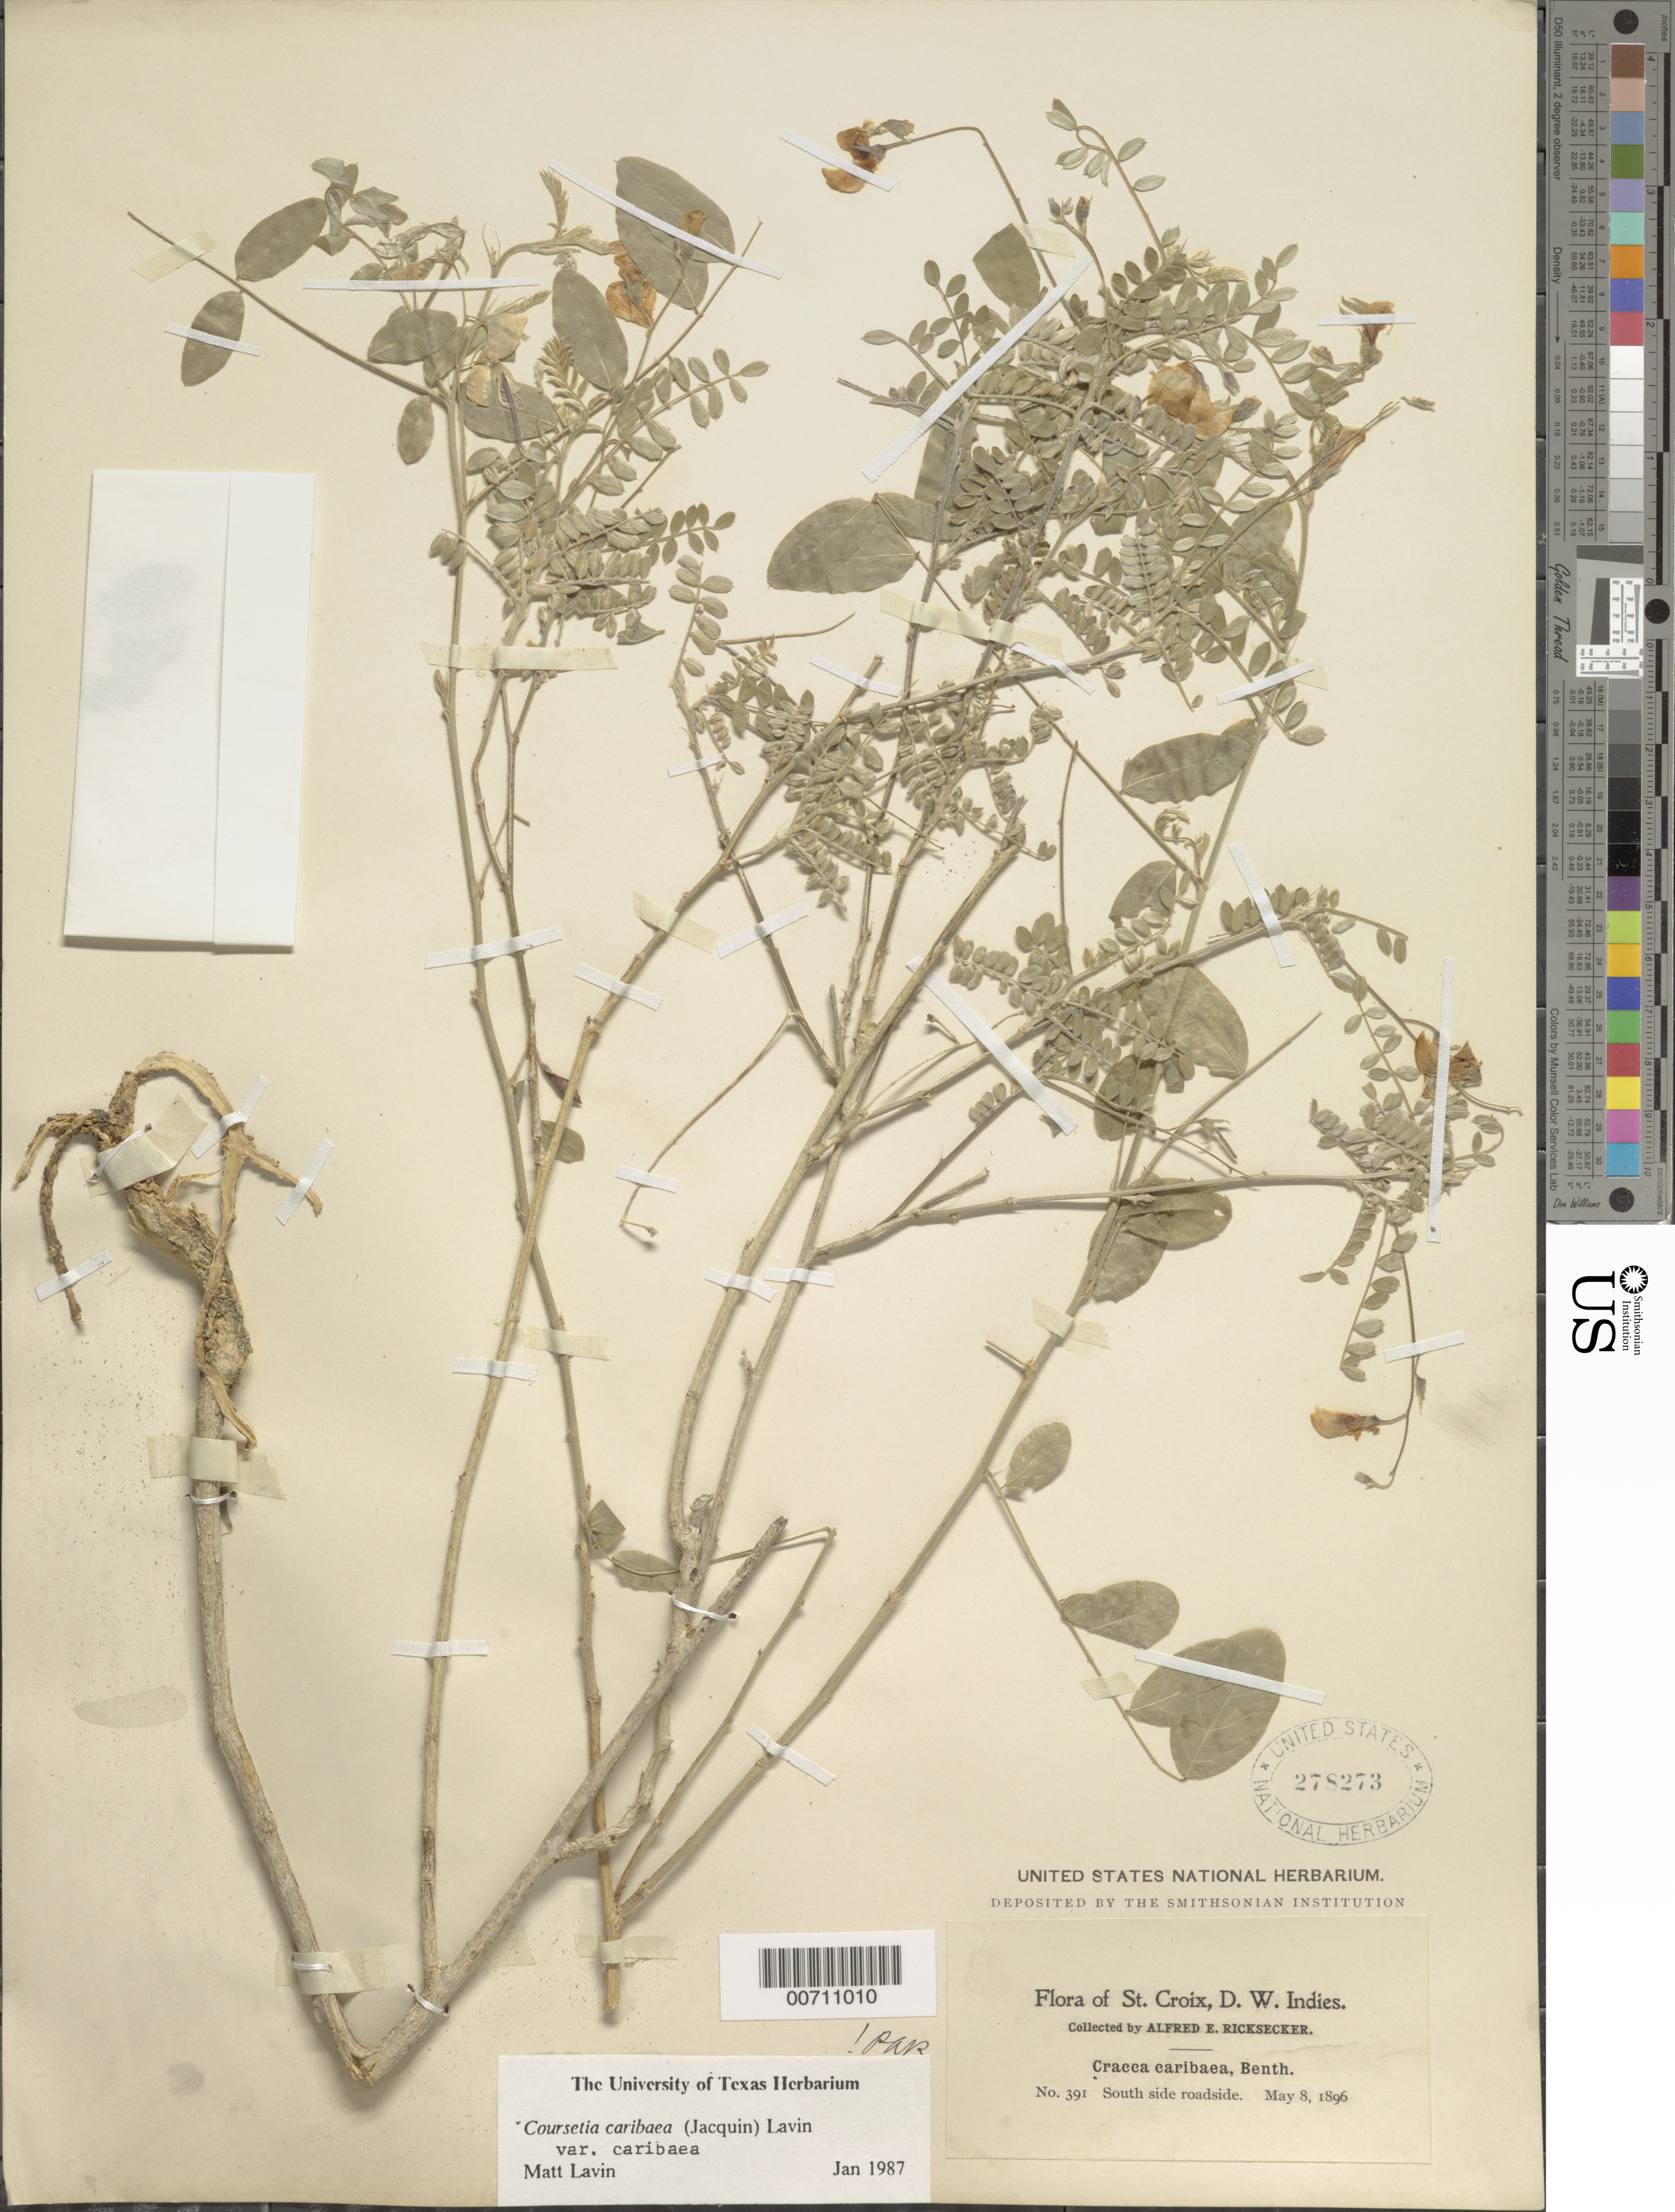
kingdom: Plantae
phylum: Tracheophyta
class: Magnoliopsida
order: Fabales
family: Fabaceae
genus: Coursetia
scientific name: Coursetia caribaea var. caribaea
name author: (Jacq.) Lavin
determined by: Lavin, M.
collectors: A. E. Ricksecker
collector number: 391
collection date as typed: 08 May 1896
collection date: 1896-05-08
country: U.S. Virgin Islands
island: St. Croix Island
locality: South Side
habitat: Roadside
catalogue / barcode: US 278273